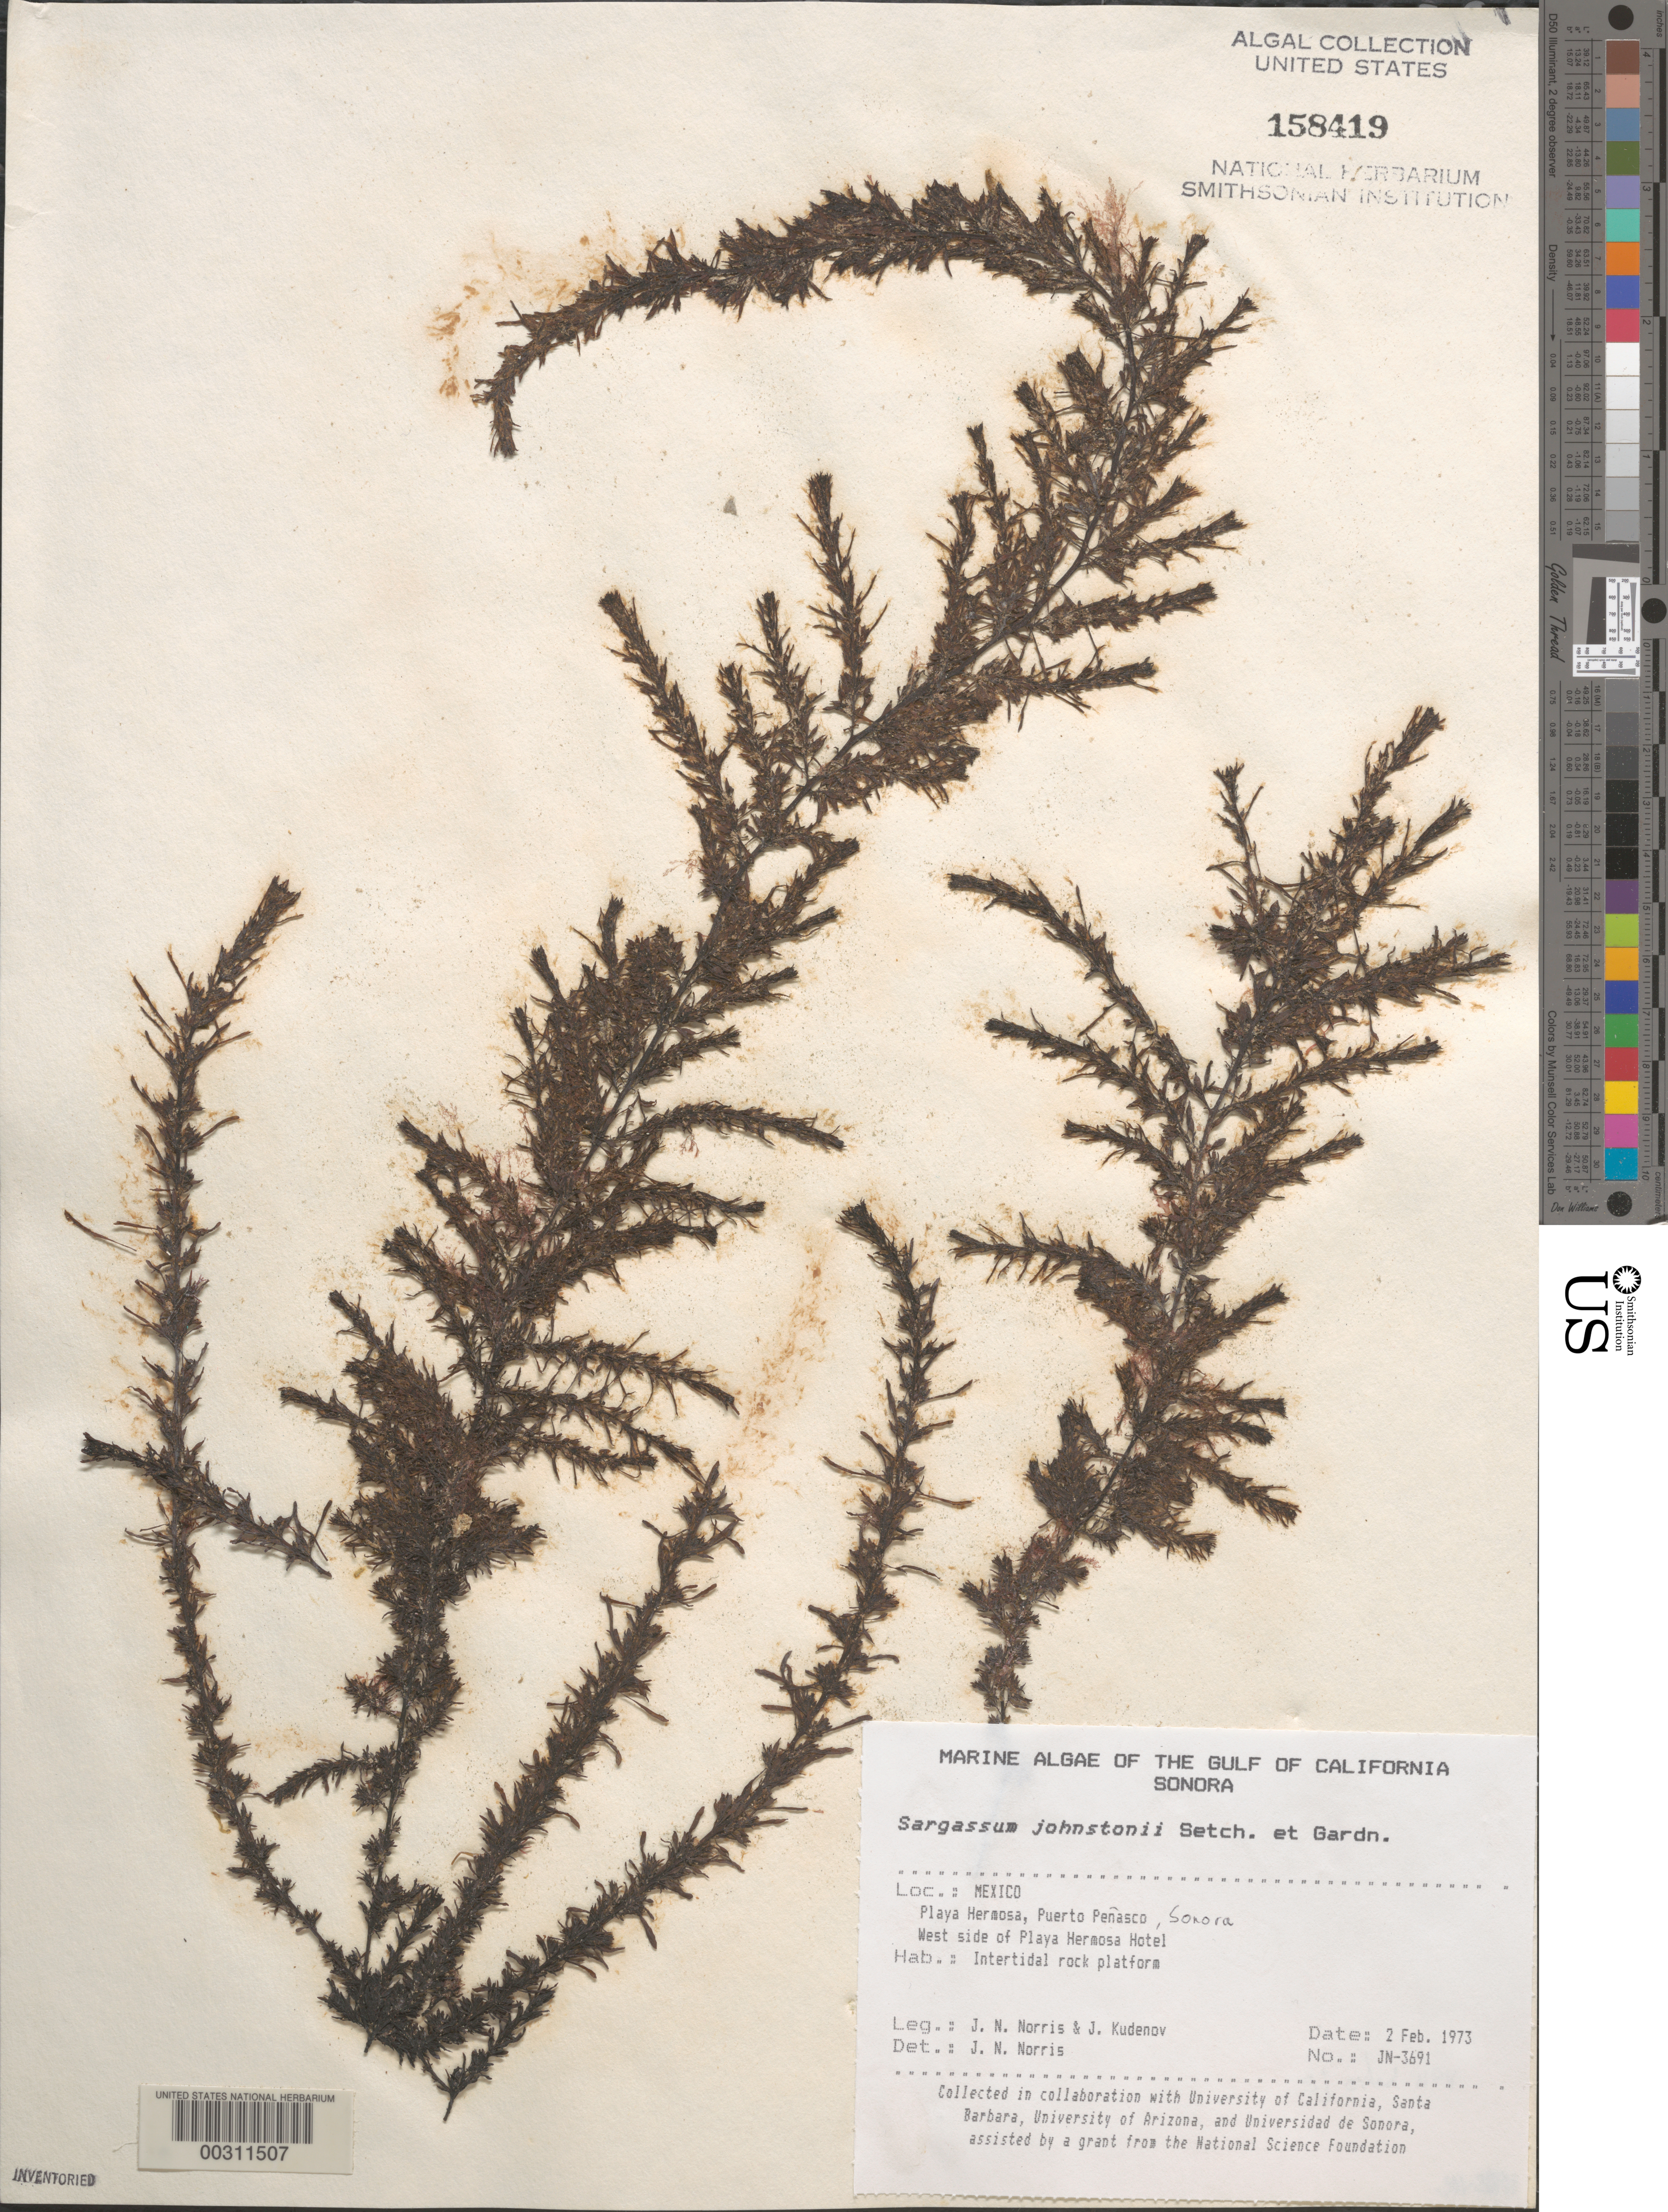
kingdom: Chromista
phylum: Ochrophyta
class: Phaeophyceae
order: Fucales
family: Sargassaceae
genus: Sargassum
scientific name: Sargassum johnstonii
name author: Setchell & N.L. Gardner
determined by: Norris, James N.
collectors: J. N. Norris & J. Kudenov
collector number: JN-3691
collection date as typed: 02 Feb 1973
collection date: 1973-02-02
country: Mexico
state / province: Sonora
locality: Playa Hermosa, Puerto Penasco, Playa Hermosa Hotel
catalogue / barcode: US 158419